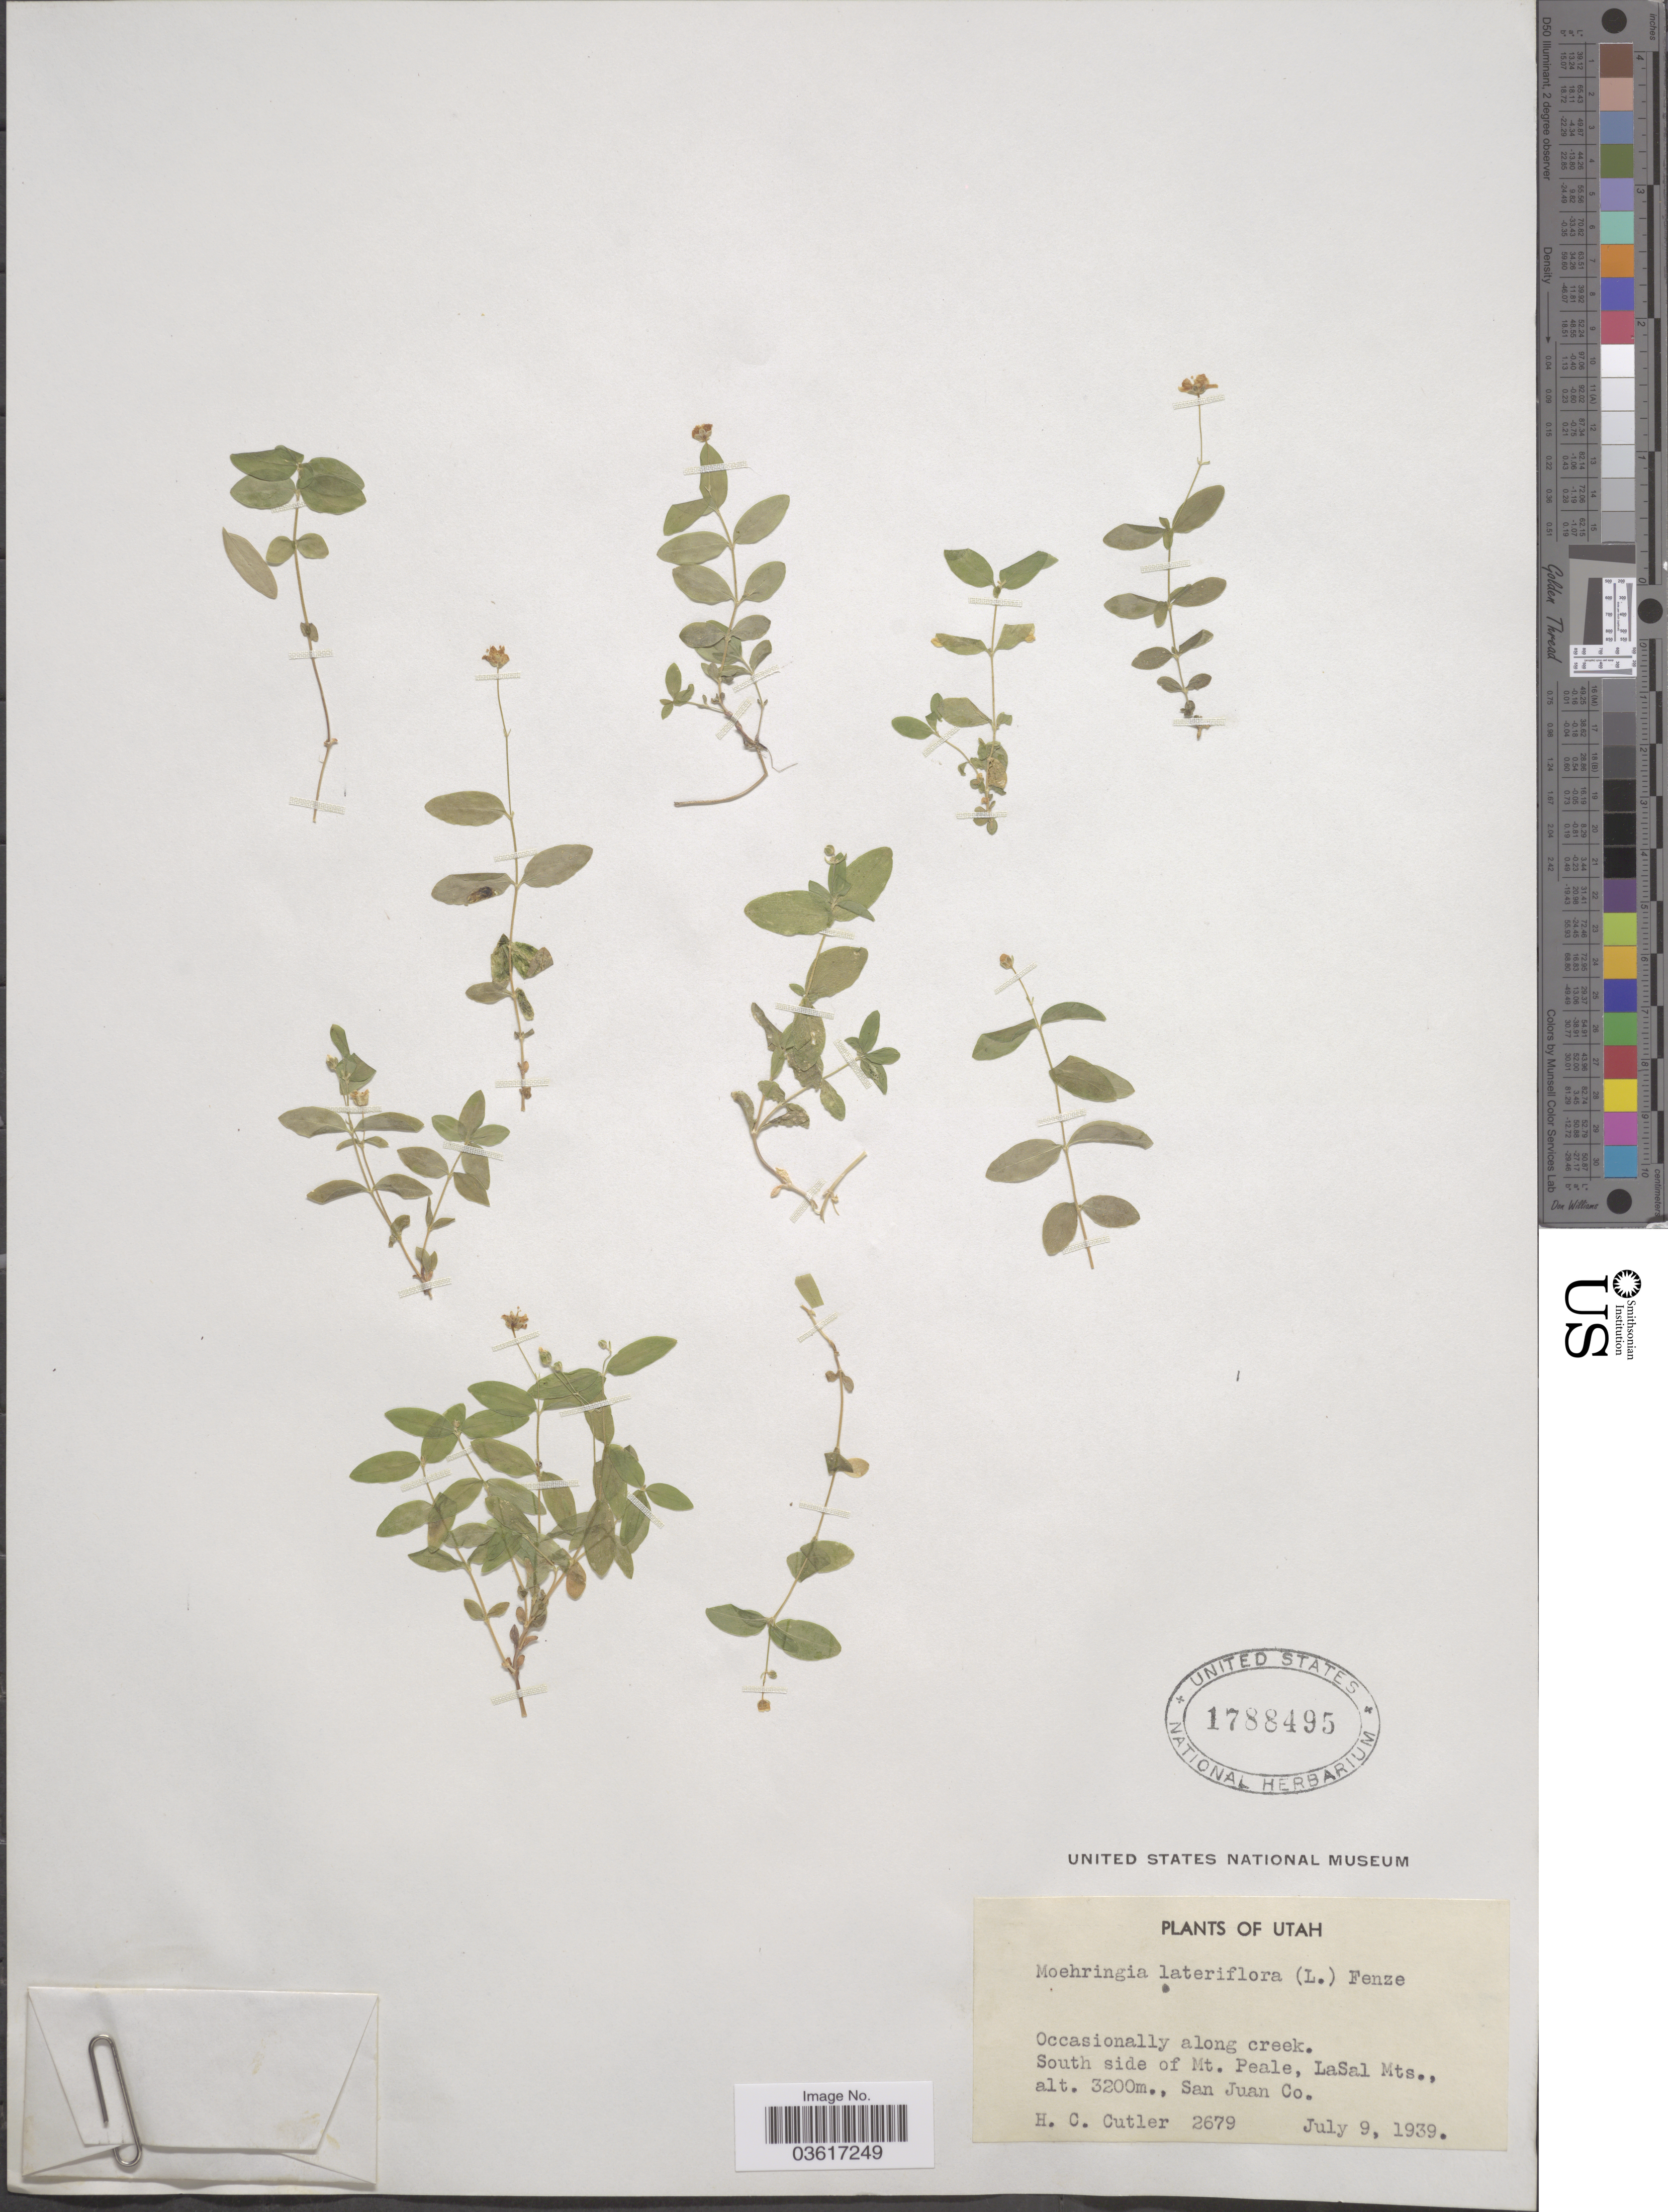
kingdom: Plantae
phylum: Tracheophyta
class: Magnoliopsida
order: Caryophyllales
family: Caryophyllaceae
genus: Moehringia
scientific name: Moehringia lateriflora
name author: (L.) Fenzl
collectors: H. C. Cutler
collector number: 2679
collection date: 1939-07-09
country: United States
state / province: Utah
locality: South side of Mt. Peale, LaSal Mts., San Juan Co.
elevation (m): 3200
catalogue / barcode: US 1788495